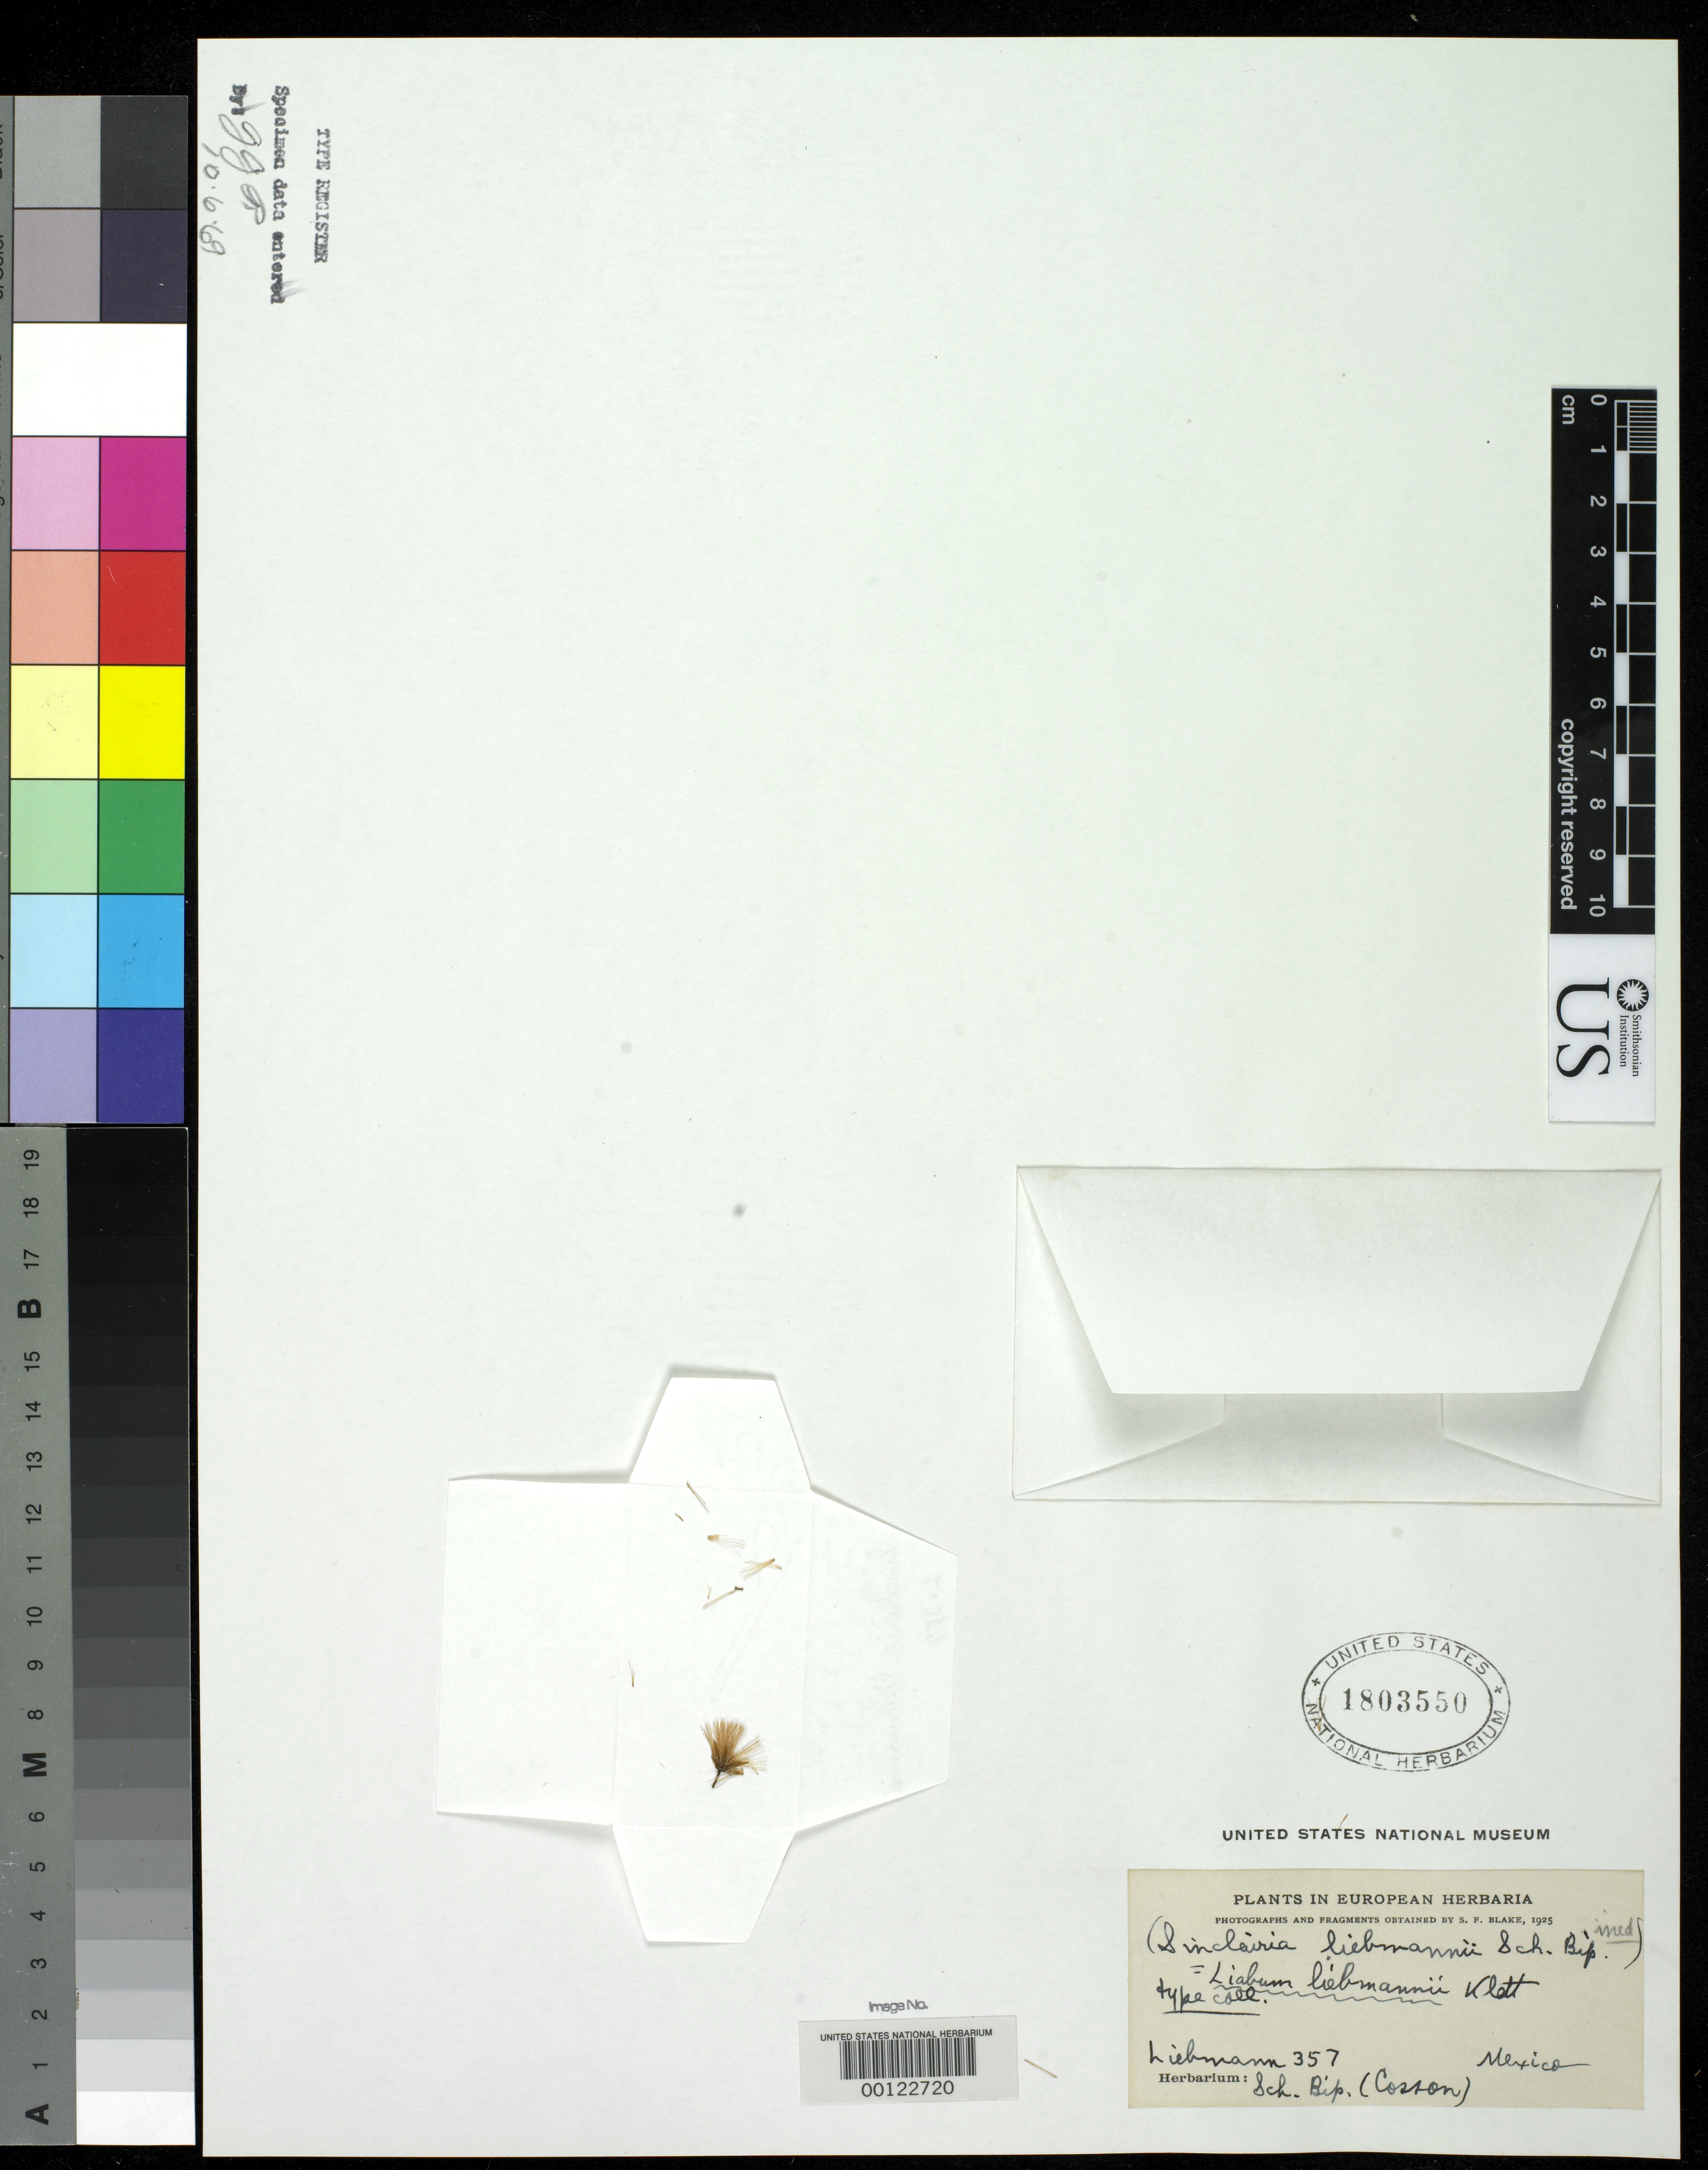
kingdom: Plantae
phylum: Tracheophyta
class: Magnoliopsida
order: Asterales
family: Asteraceae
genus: Liabum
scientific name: Liabum liebmannii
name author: Klatt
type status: Type Material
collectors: F. M. Liebmann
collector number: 351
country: Mexico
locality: E of Monserrat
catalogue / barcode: US 1803550